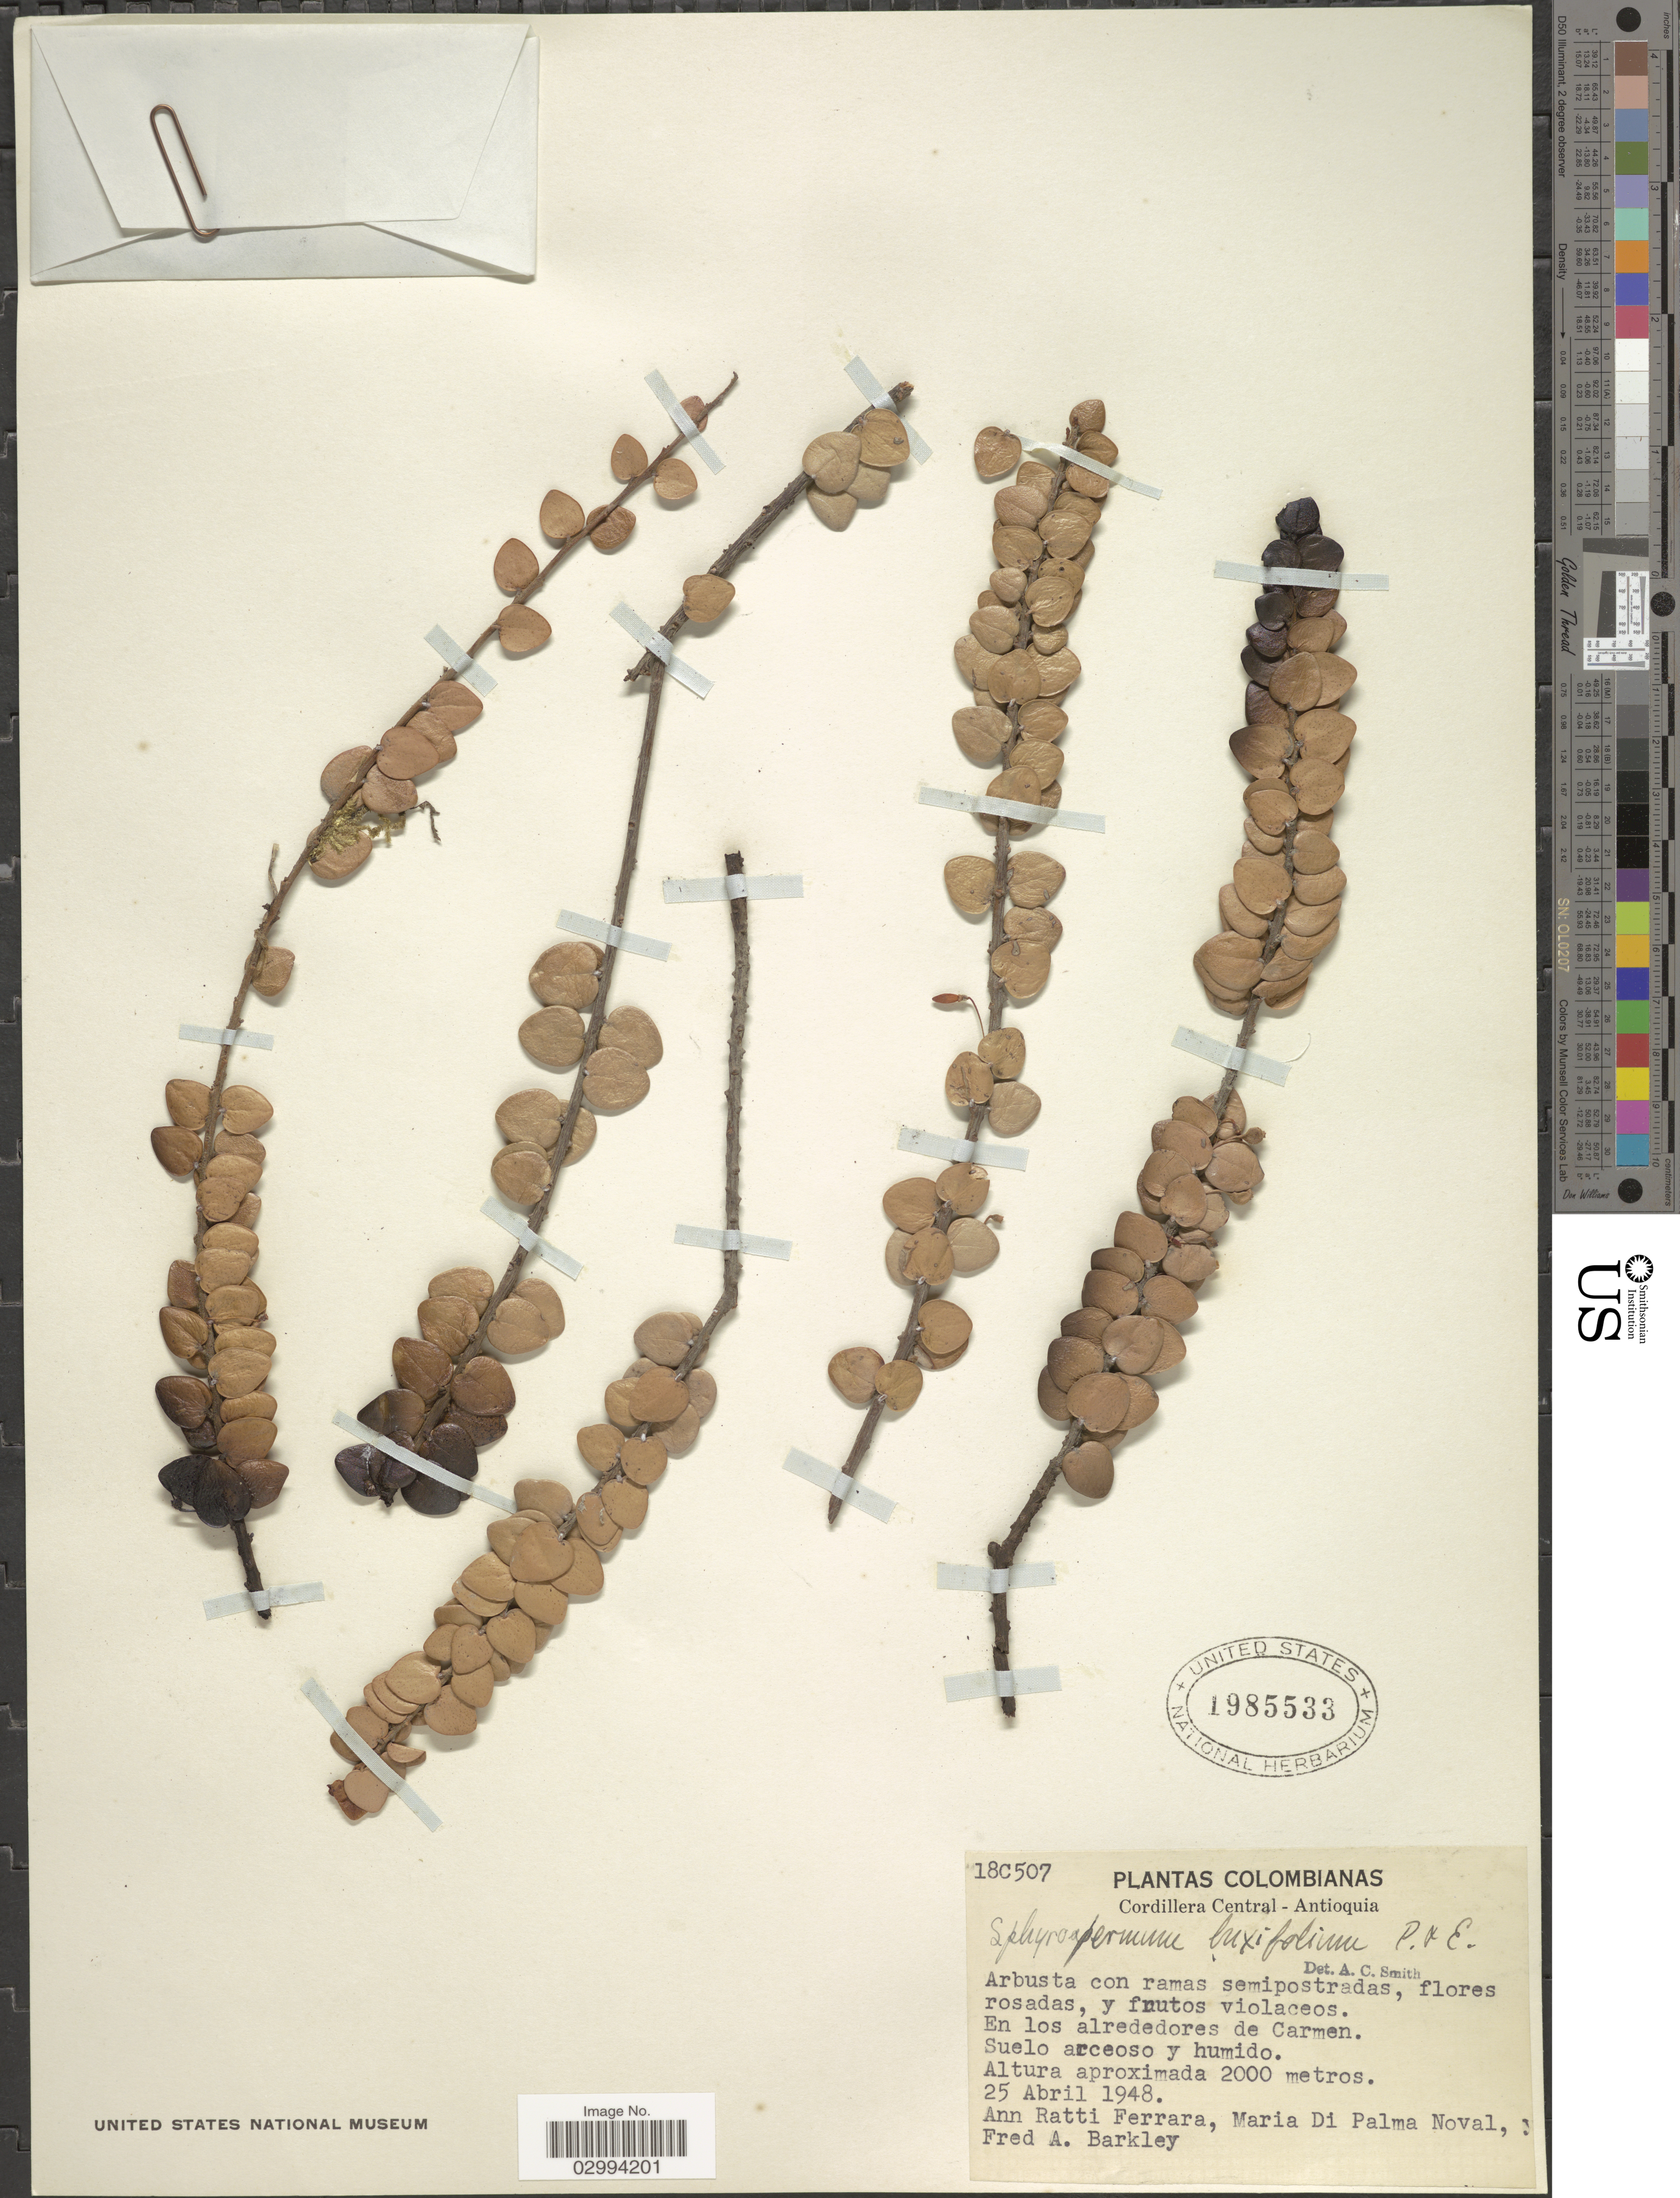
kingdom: Plantae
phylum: Tracheophyta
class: Magnoliopsida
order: Ericales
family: Ericaceae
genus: Sphyrospermum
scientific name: Sphyrospermum buxifolium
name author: Poepp. & Endl.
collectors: A. Ferrara, M. Palma & F. A. Barkley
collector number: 18C507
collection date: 1948-04-25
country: Colombia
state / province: Antioquia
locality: Cordillera Central. En los alrededores de Carmen.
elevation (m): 2000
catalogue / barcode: US 1985533